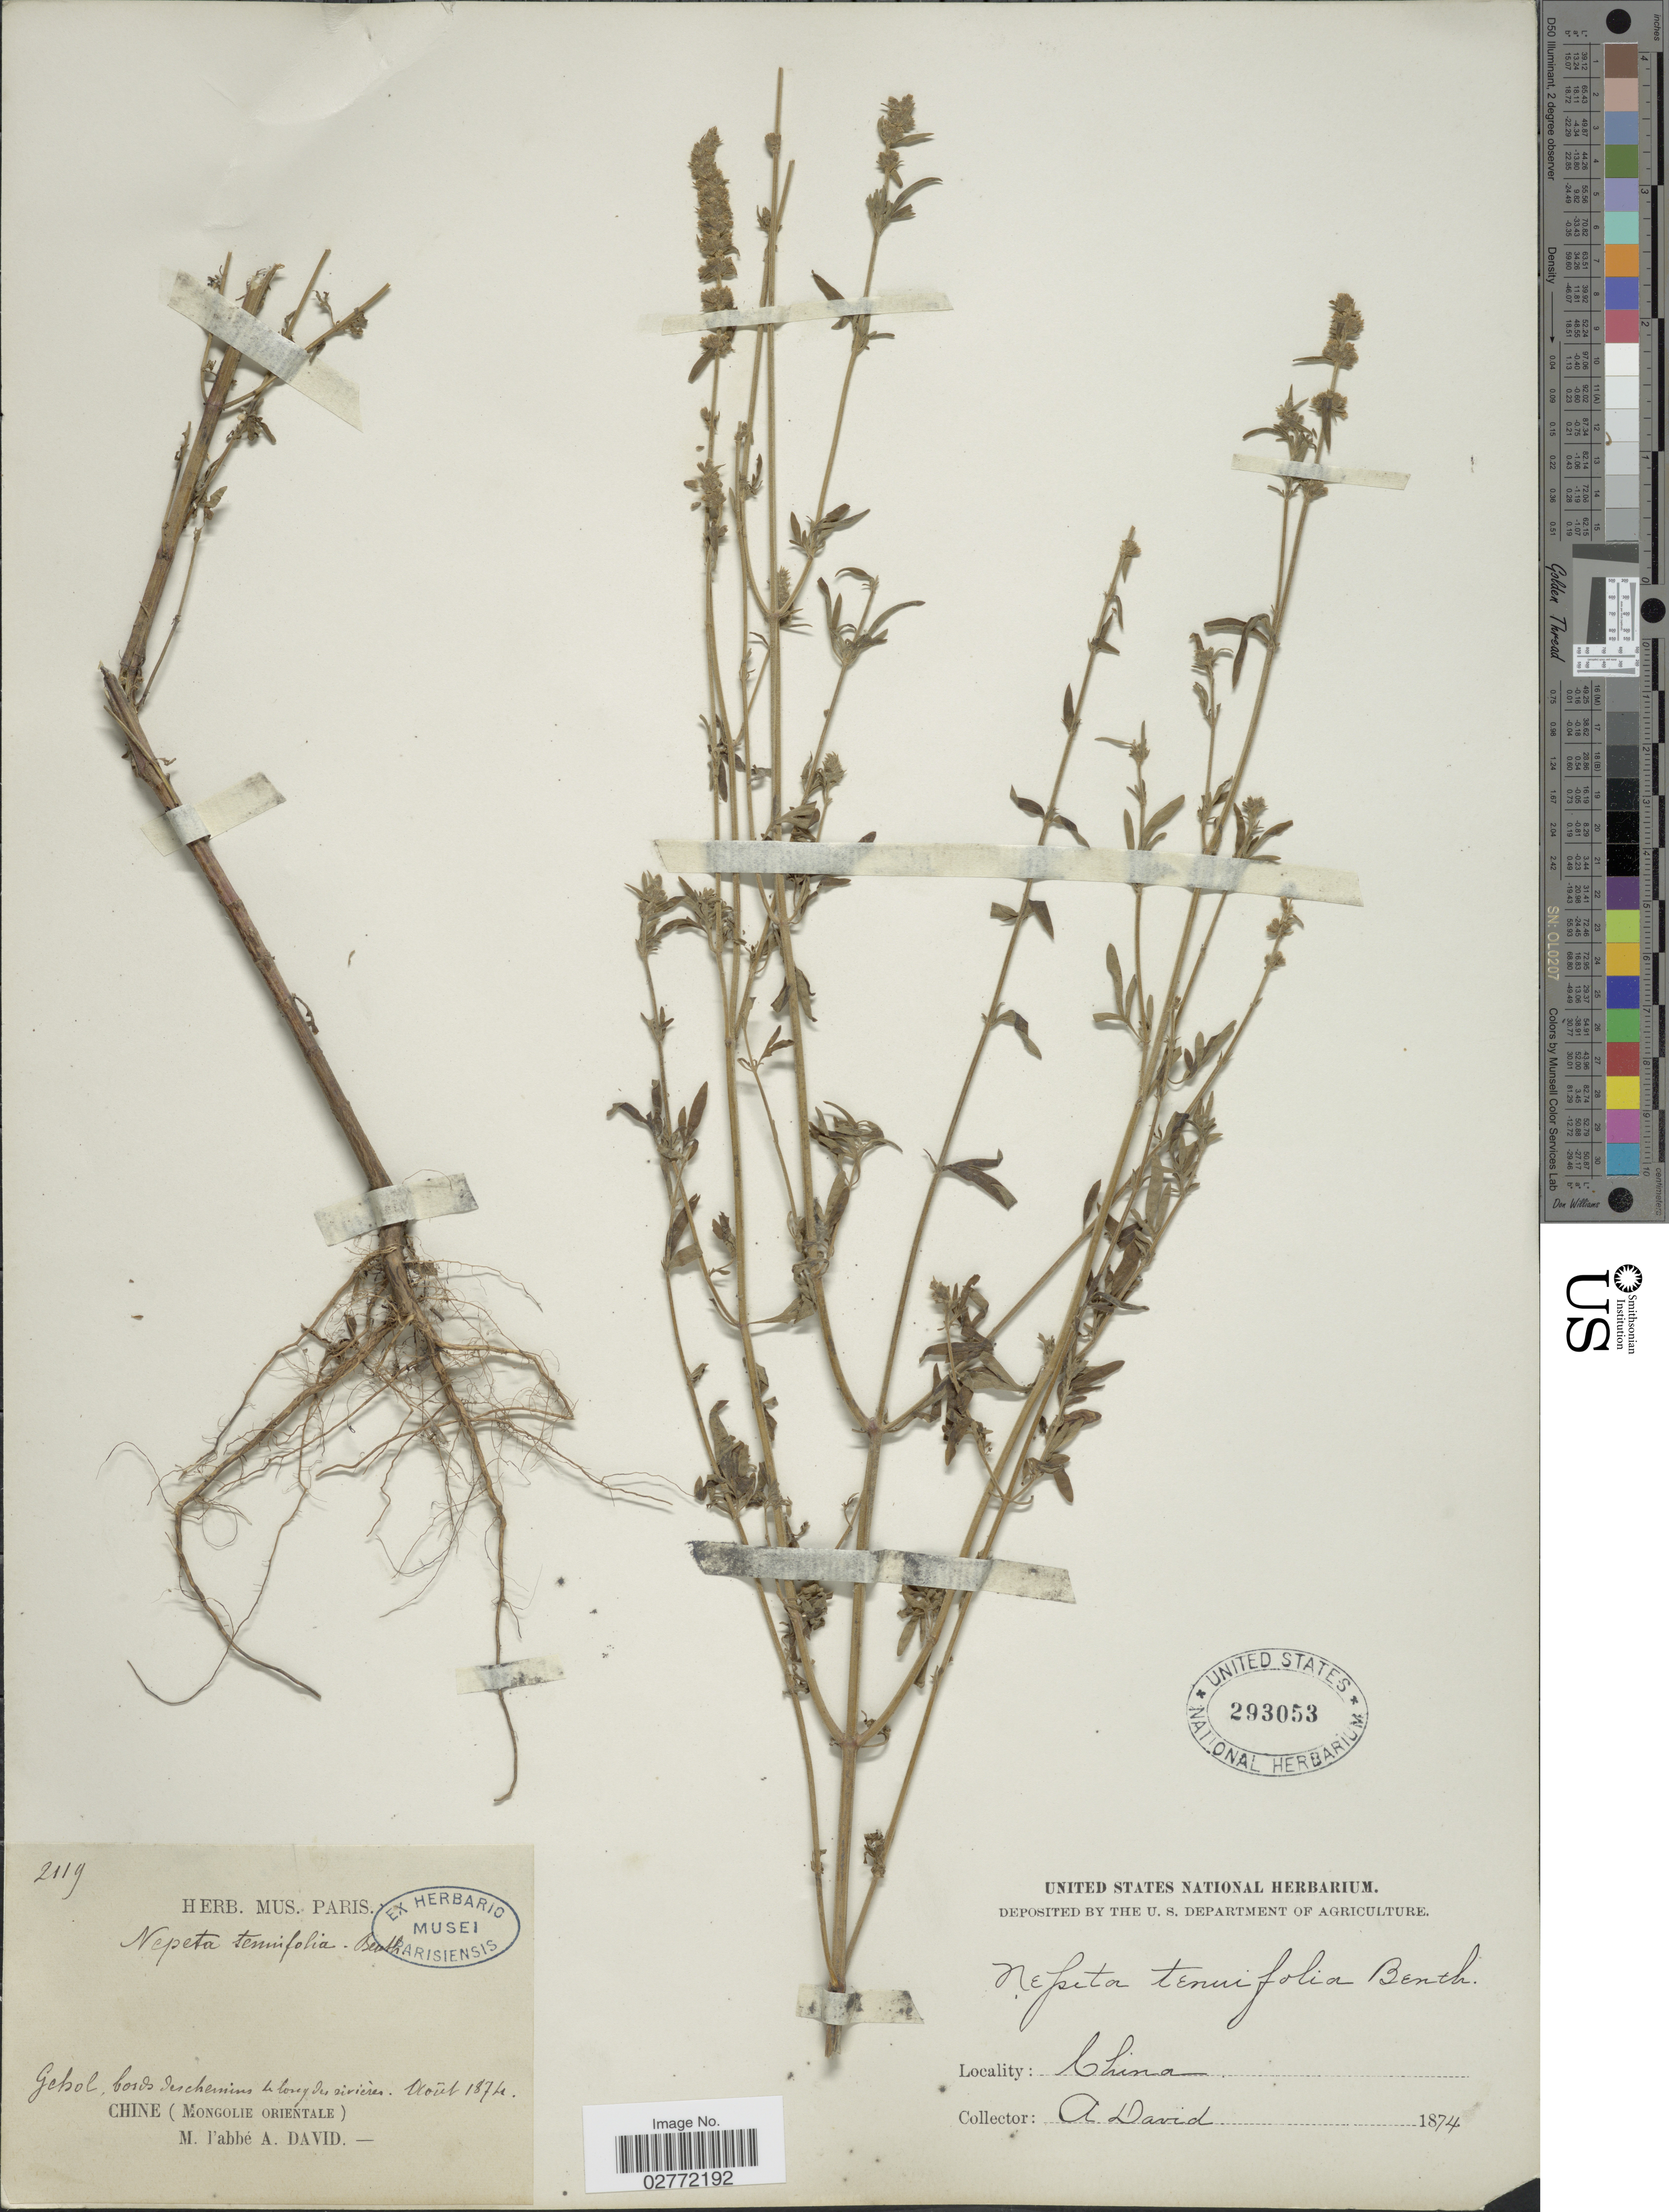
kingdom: Plantae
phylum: Tracheophyta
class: Magnoliopsida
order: Lamiales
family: Lamiaceae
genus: Nepeta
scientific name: Nepeta tenuifolia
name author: Benth.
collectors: M. David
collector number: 2119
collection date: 1874-08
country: China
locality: Gebol, bords du chemin le long du rivières, Mongolie Orientale.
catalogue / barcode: US 293053